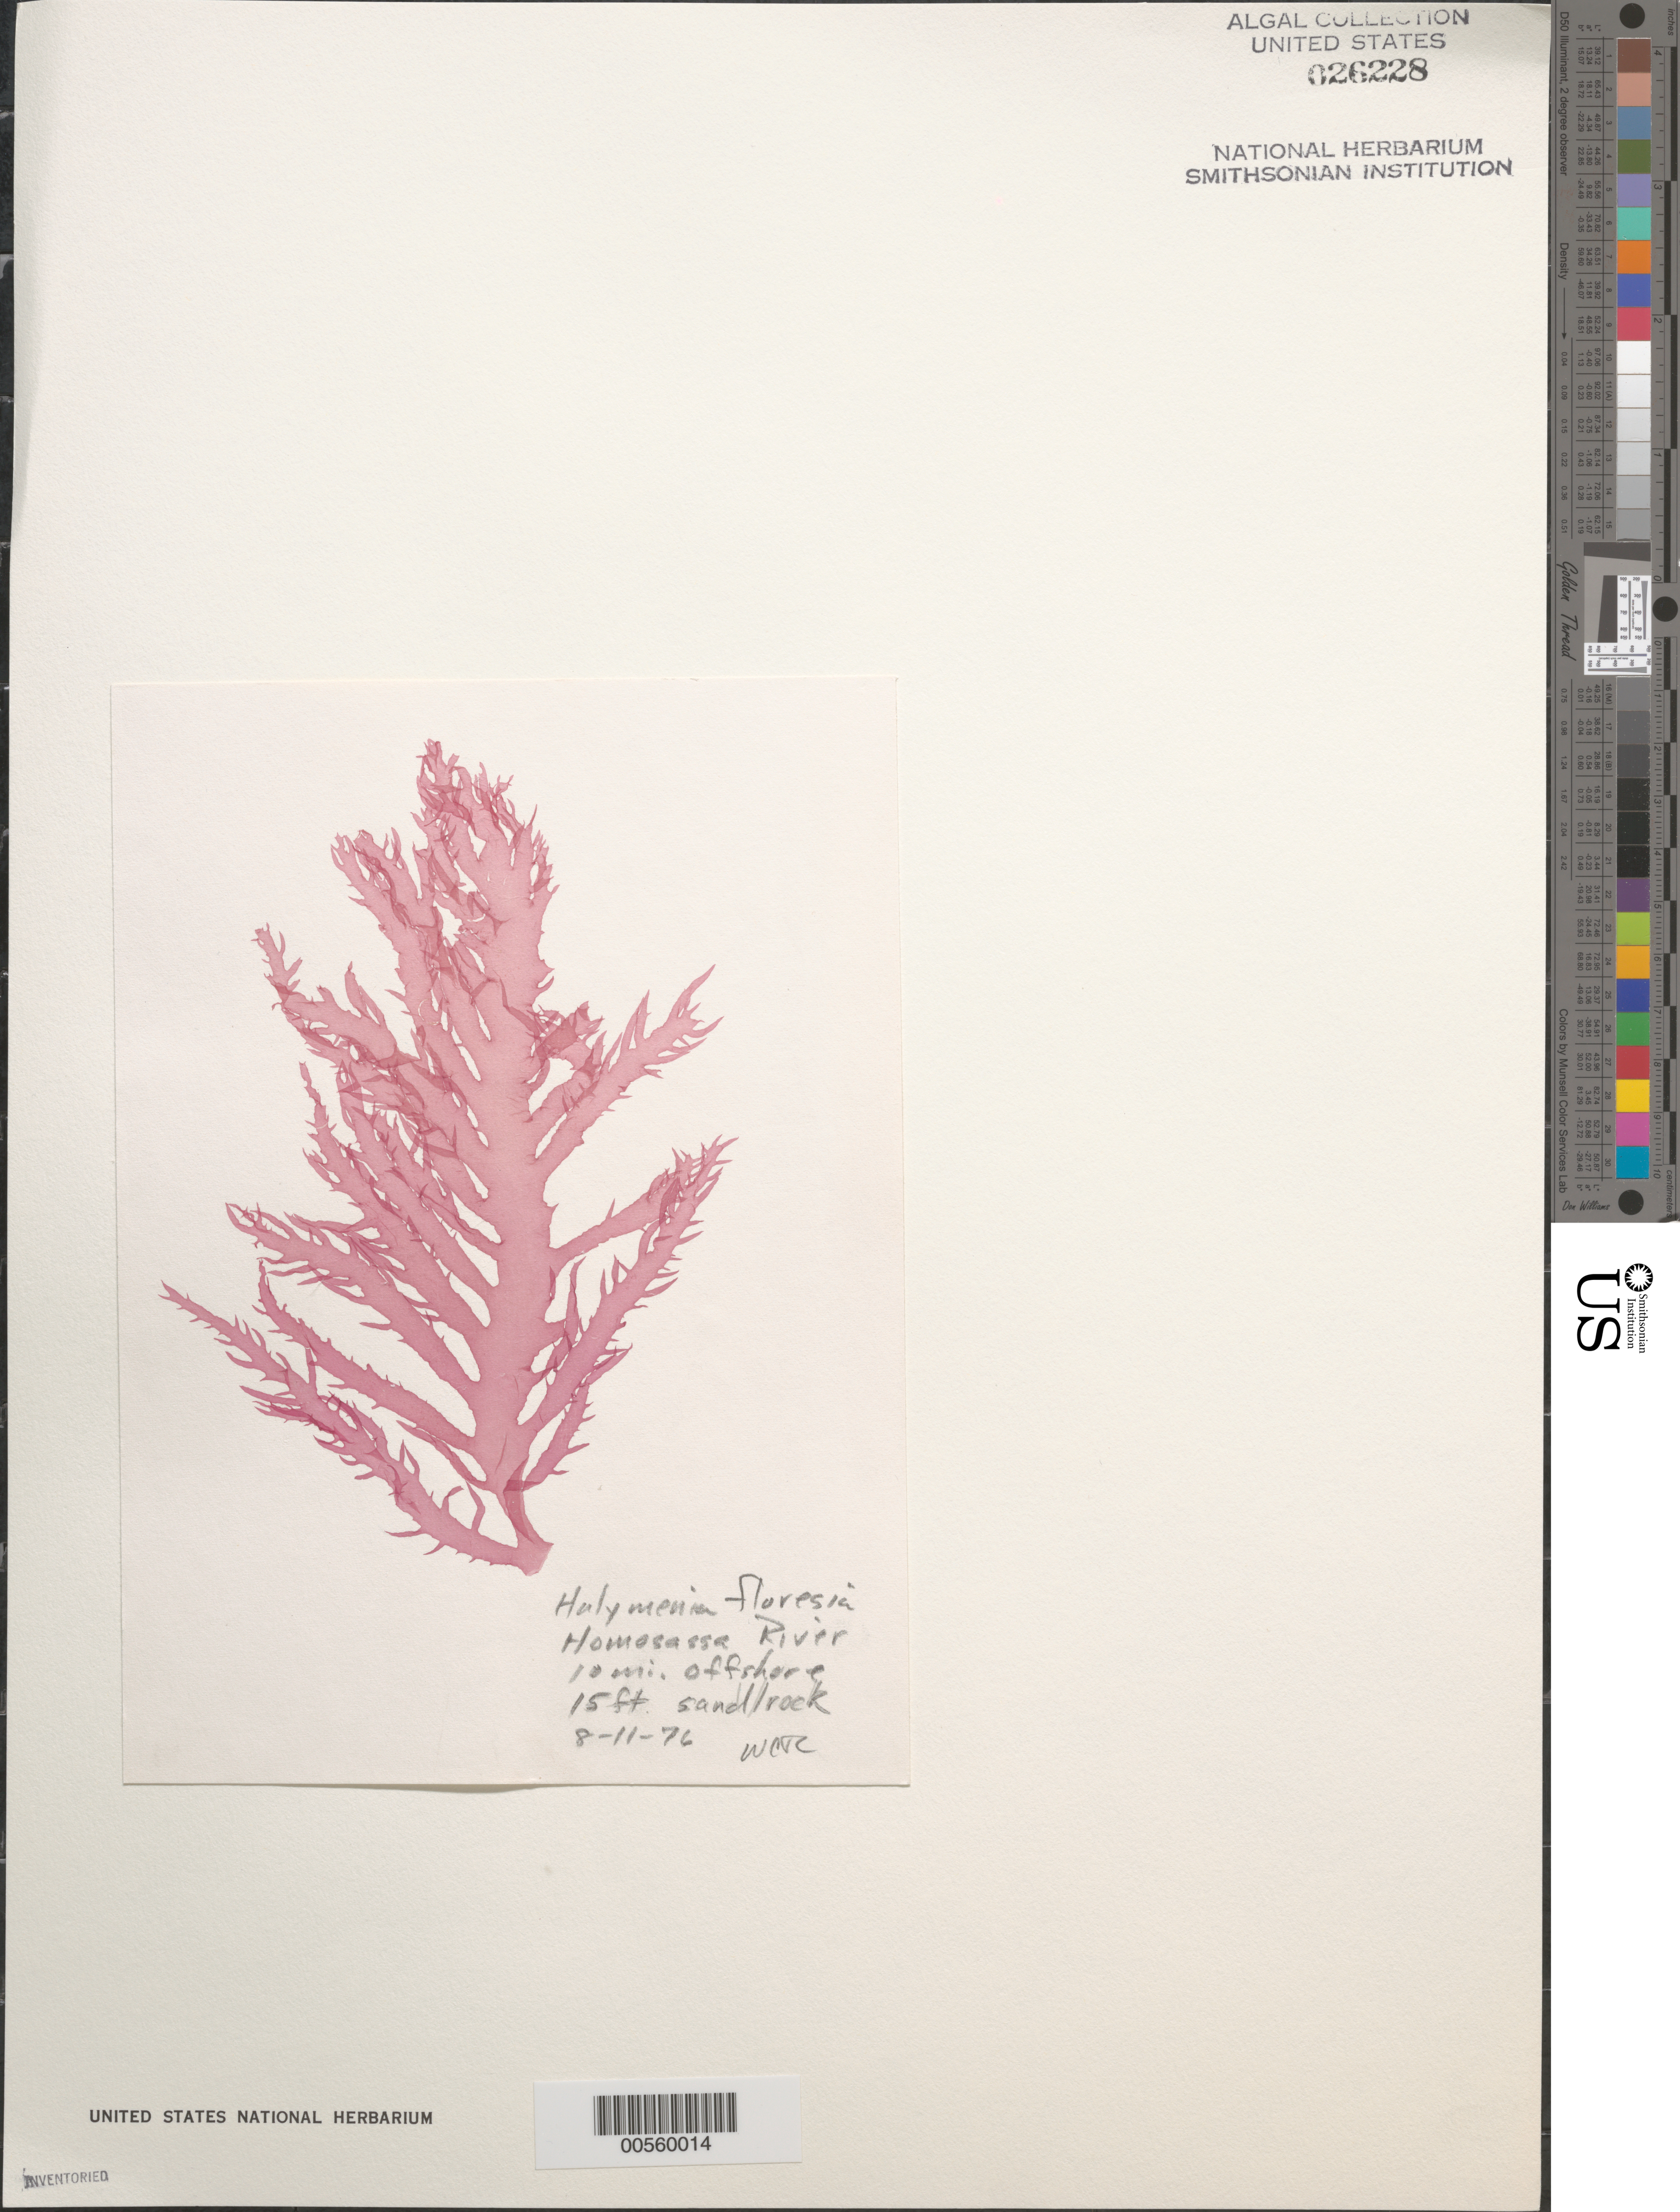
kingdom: Plantae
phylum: Rhodophyta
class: Florideophyceae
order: Halymeniales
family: Halymeniaceae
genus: Halymenia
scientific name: Halymenia floresii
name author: (Clemente) C. Agardh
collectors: W. C. Roth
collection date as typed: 11 Aug 1976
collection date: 1976-08-11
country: United States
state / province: Florida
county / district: Citrus County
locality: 10 miles off Homosassa River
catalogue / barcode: US 26228